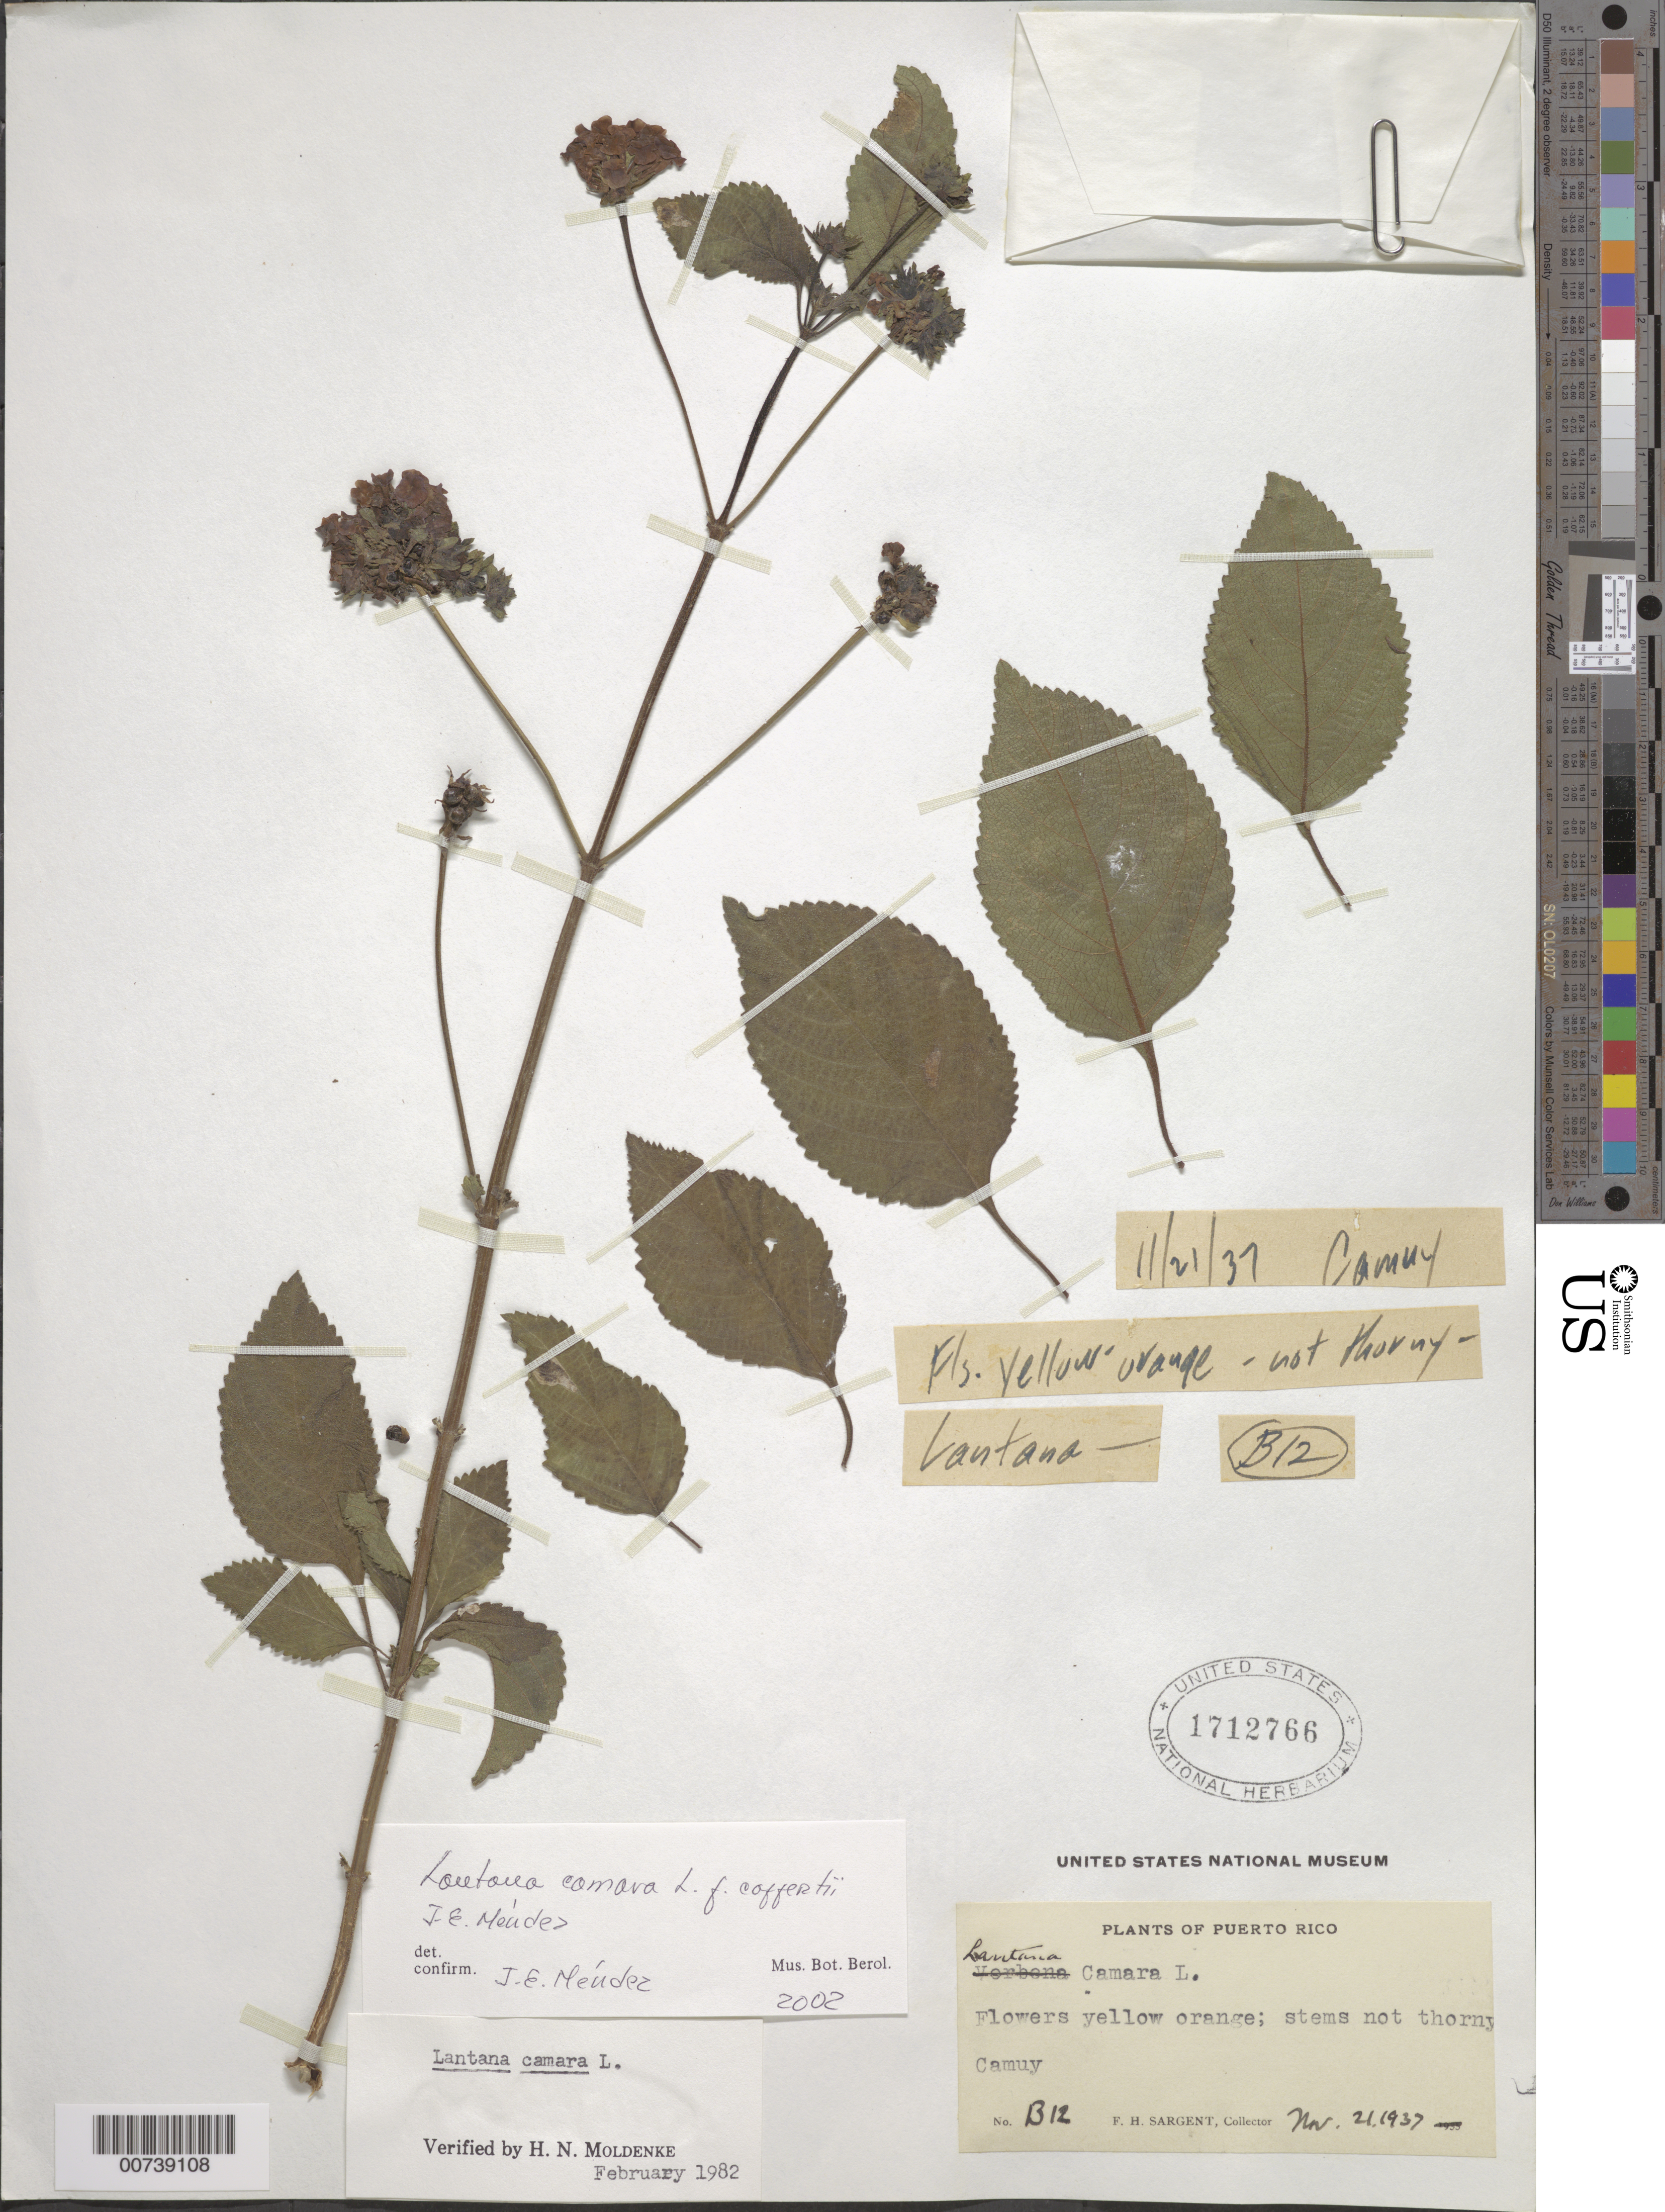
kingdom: Plantae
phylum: Tracheophyta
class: Magnoliopsida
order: Lamiales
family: Verbenaceae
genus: Lantana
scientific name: Lantana camara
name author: L.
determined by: Méndez, Isidro E., (HIPC)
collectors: F. H. Sargent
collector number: B12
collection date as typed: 21 Nov 1937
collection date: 1937-11-21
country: Puerto Rico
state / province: Camuy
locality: Camuy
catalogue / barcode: US 1712766